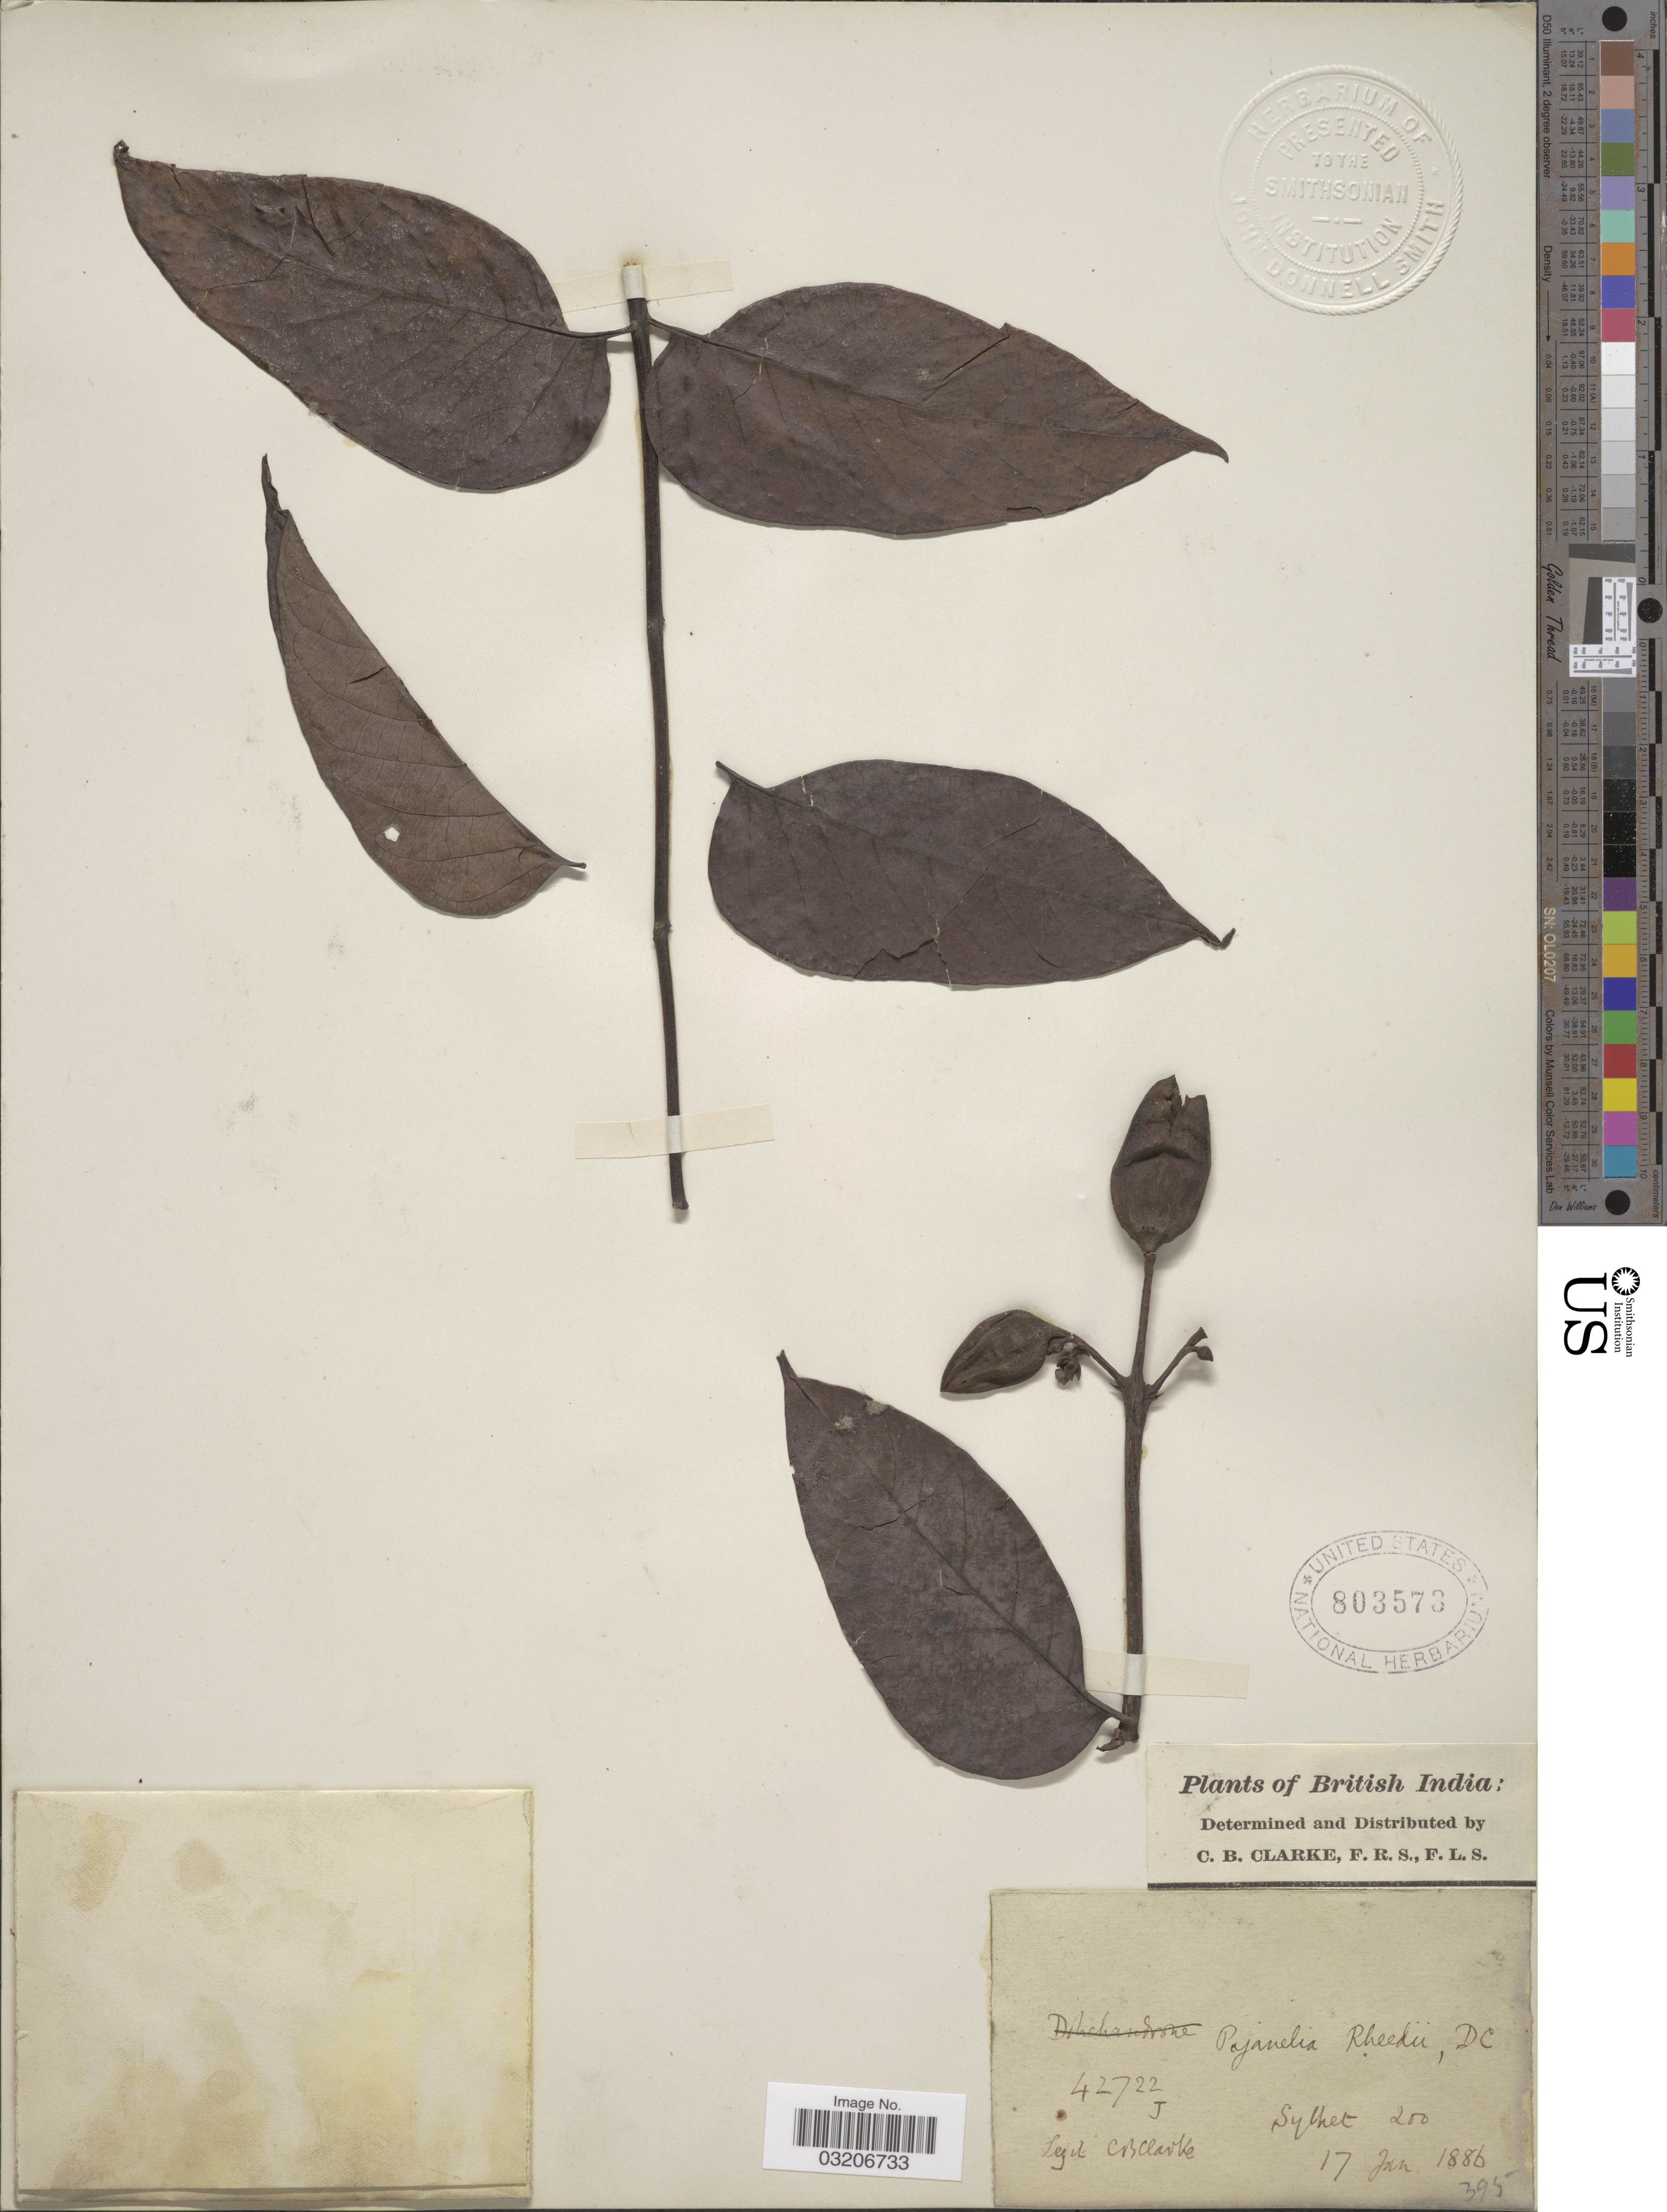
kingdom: Plantae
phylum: Tracheophyta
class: Magnoliopsida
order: Lamiales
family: Bignoniaceae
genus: Pajanelia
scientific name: Pajanelia rheedii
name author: Wight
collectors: C. B. Clarke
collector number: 42722J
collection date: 1886-01-17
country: Bangladesh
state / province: Sylhet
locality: British India. Sylhet.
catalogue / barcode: US 803573